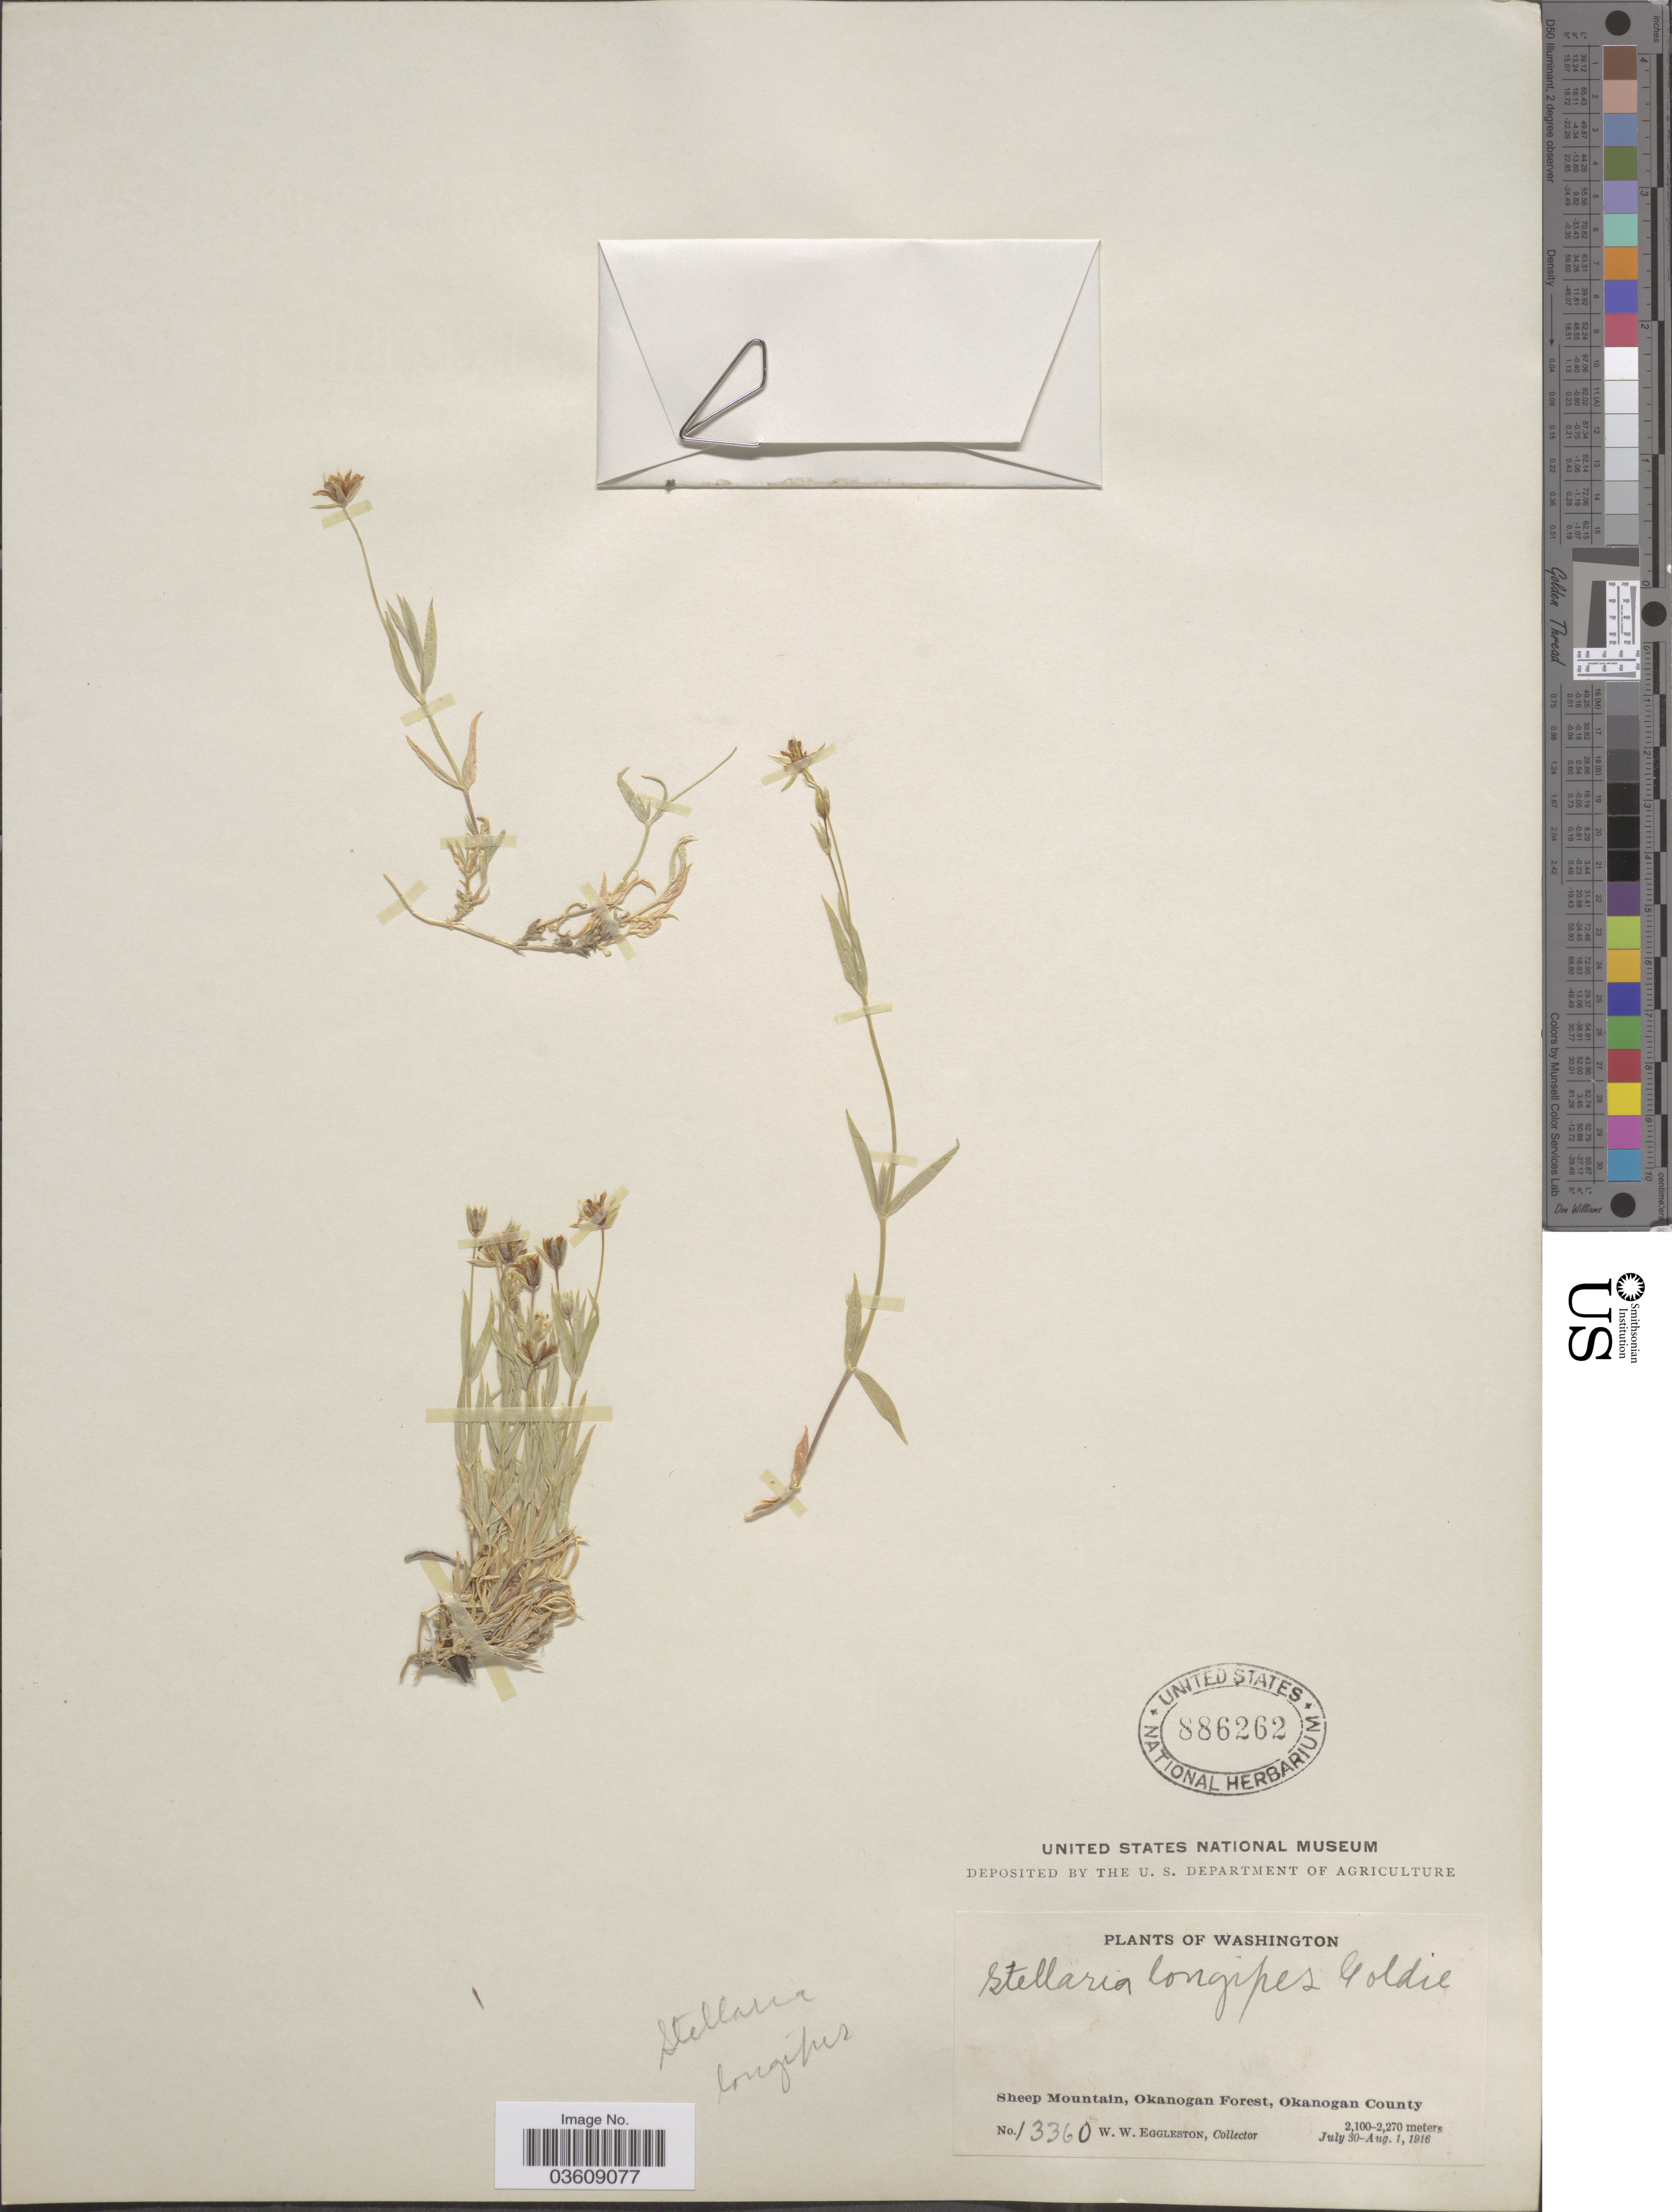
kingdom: Plantae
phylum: Tracheophyta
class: Magnoliopsida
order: Caryophyllales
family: Caryophyllaceae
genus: Stellaria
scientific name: Stellaria longipes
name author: Goldie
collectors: W. W. Eggleston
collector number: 13360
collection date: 1916-07-30/1916-08-01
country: United States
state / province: Washington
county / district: Okanogan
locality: Sheep Mountain, Okanogan Forest, Okanogan County.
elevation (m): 2100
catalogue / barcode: US 886262